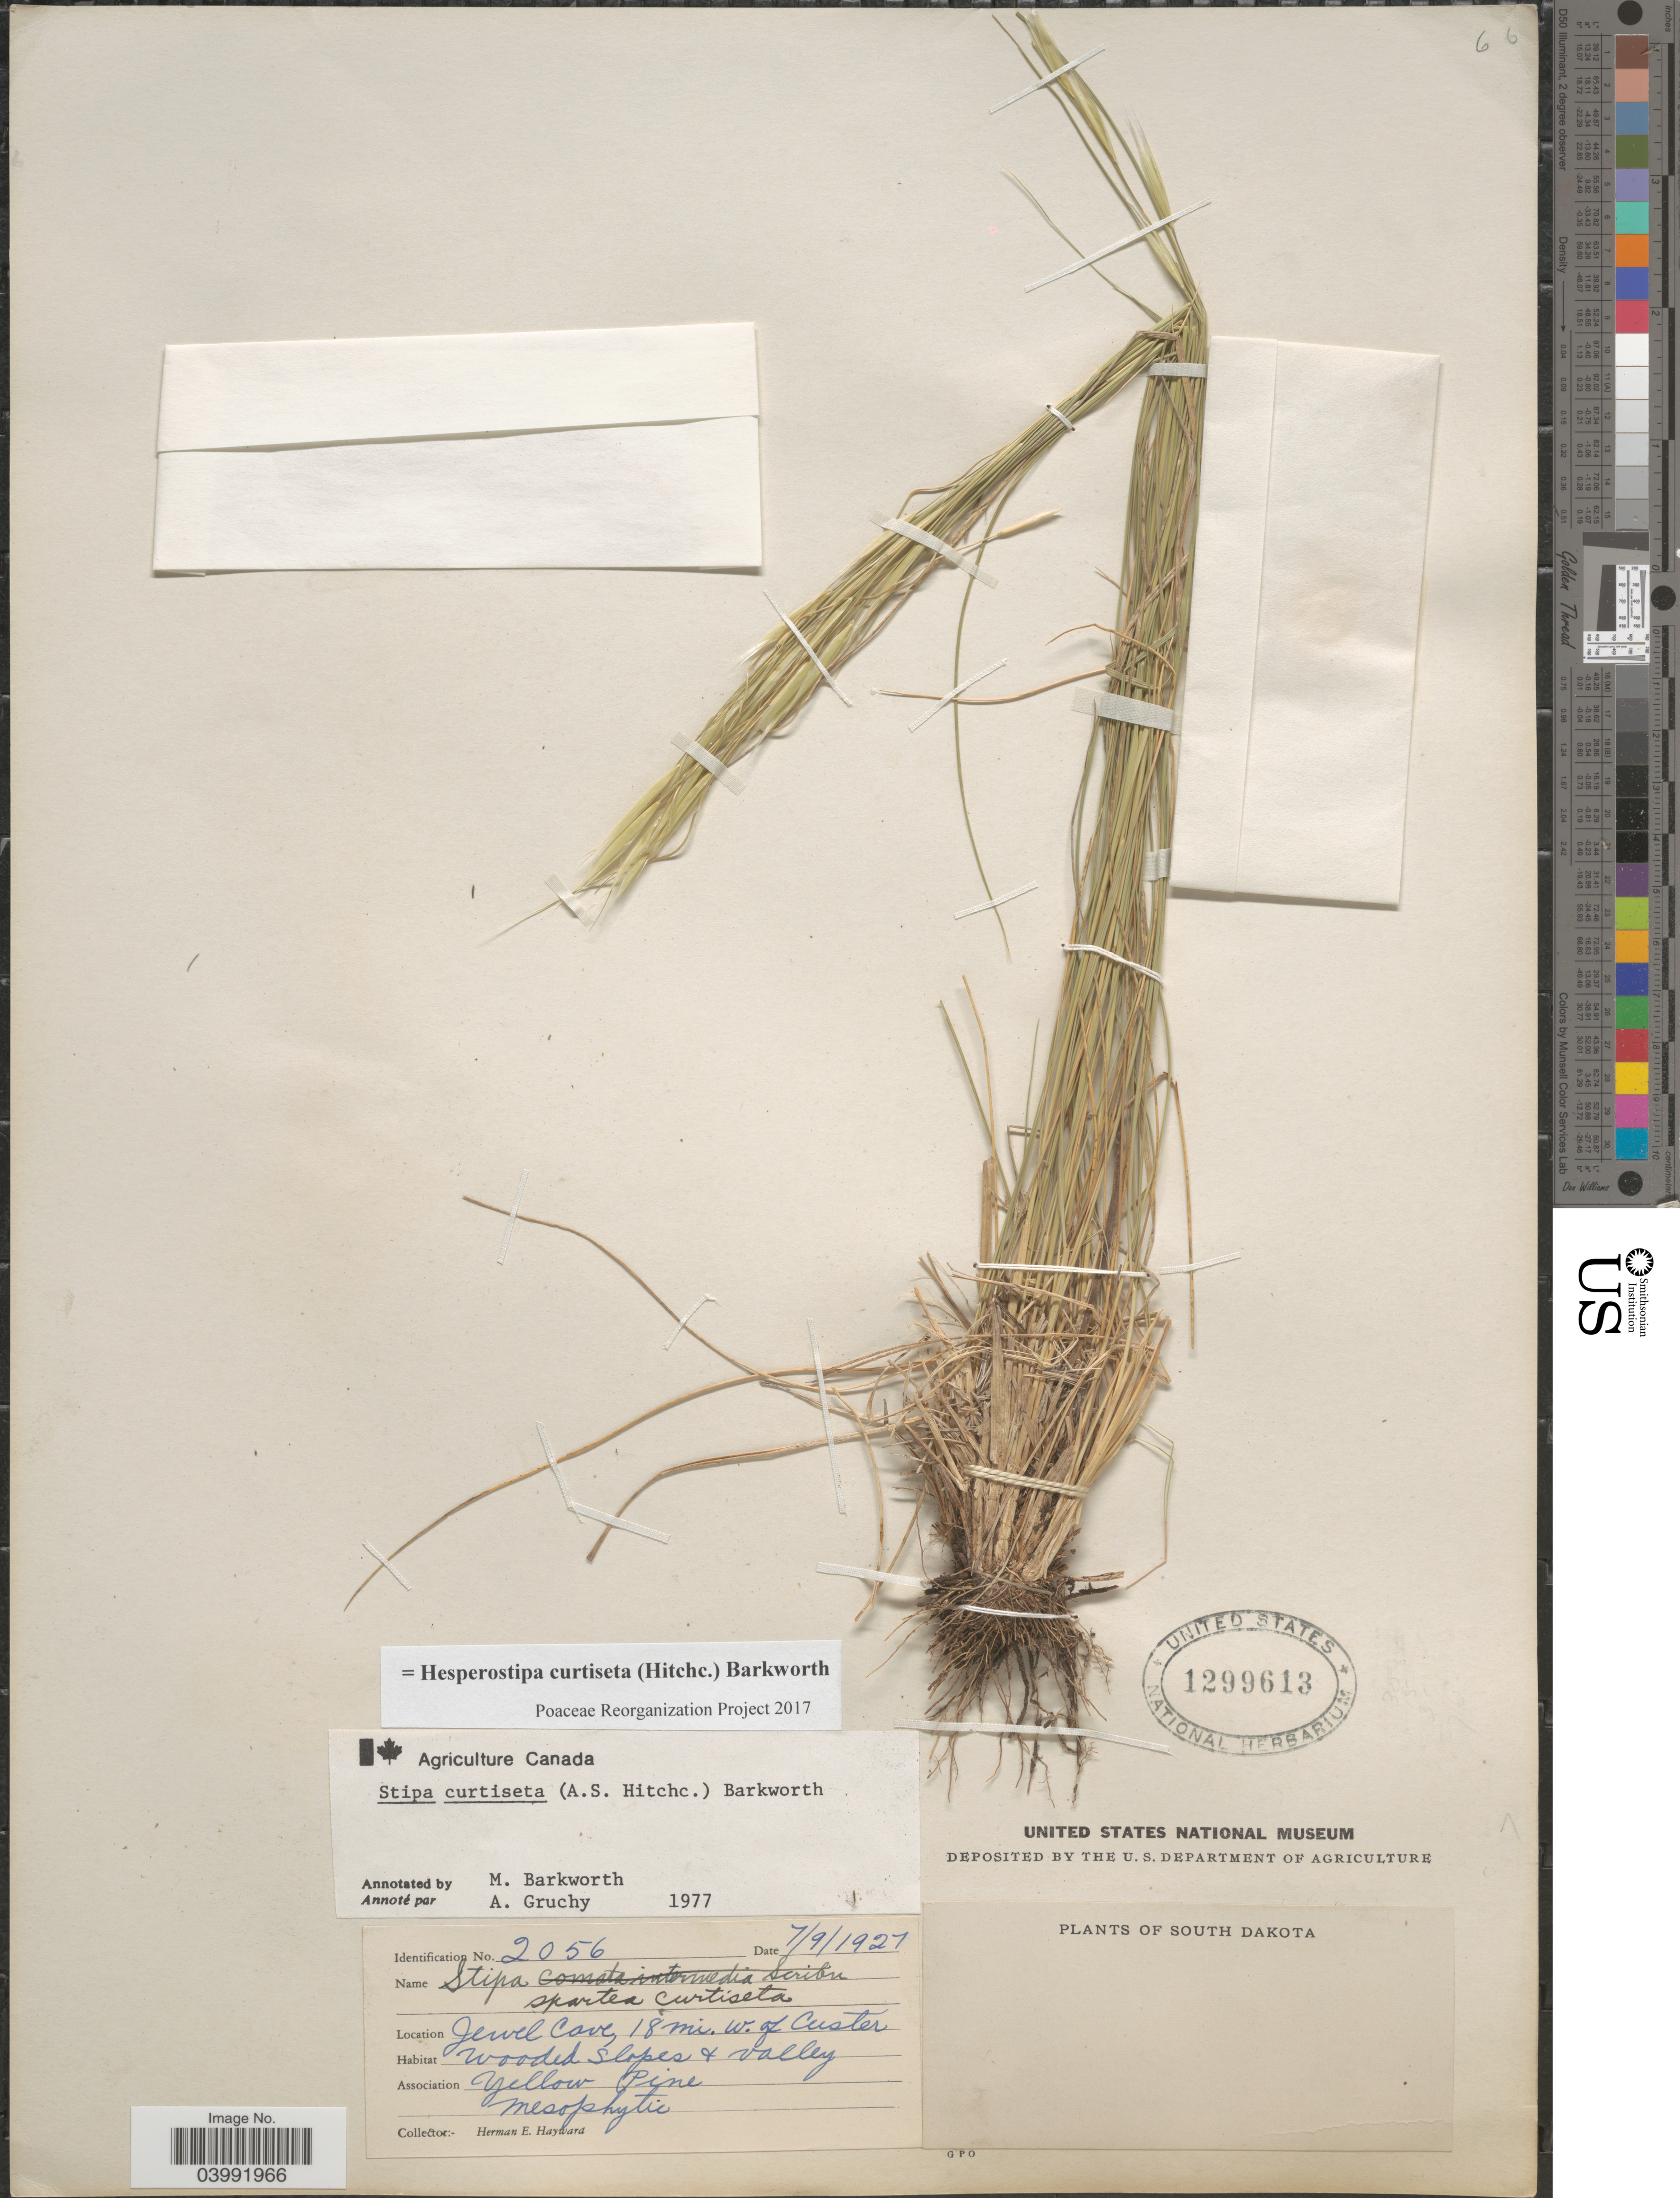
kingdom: Plantae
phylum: Tracheophyta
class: Liliopsida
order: Poales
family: Poaceae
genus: Hesperostipa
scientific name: Hesperostipa curtiseta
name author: (Hitchc.) Barkworth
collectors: H. Hayward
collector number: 2056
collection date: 1927-07-09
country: United States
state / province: South Dakota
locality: Jewel Cave, 18 mi. w. of Custer.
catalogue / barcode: US 1299613